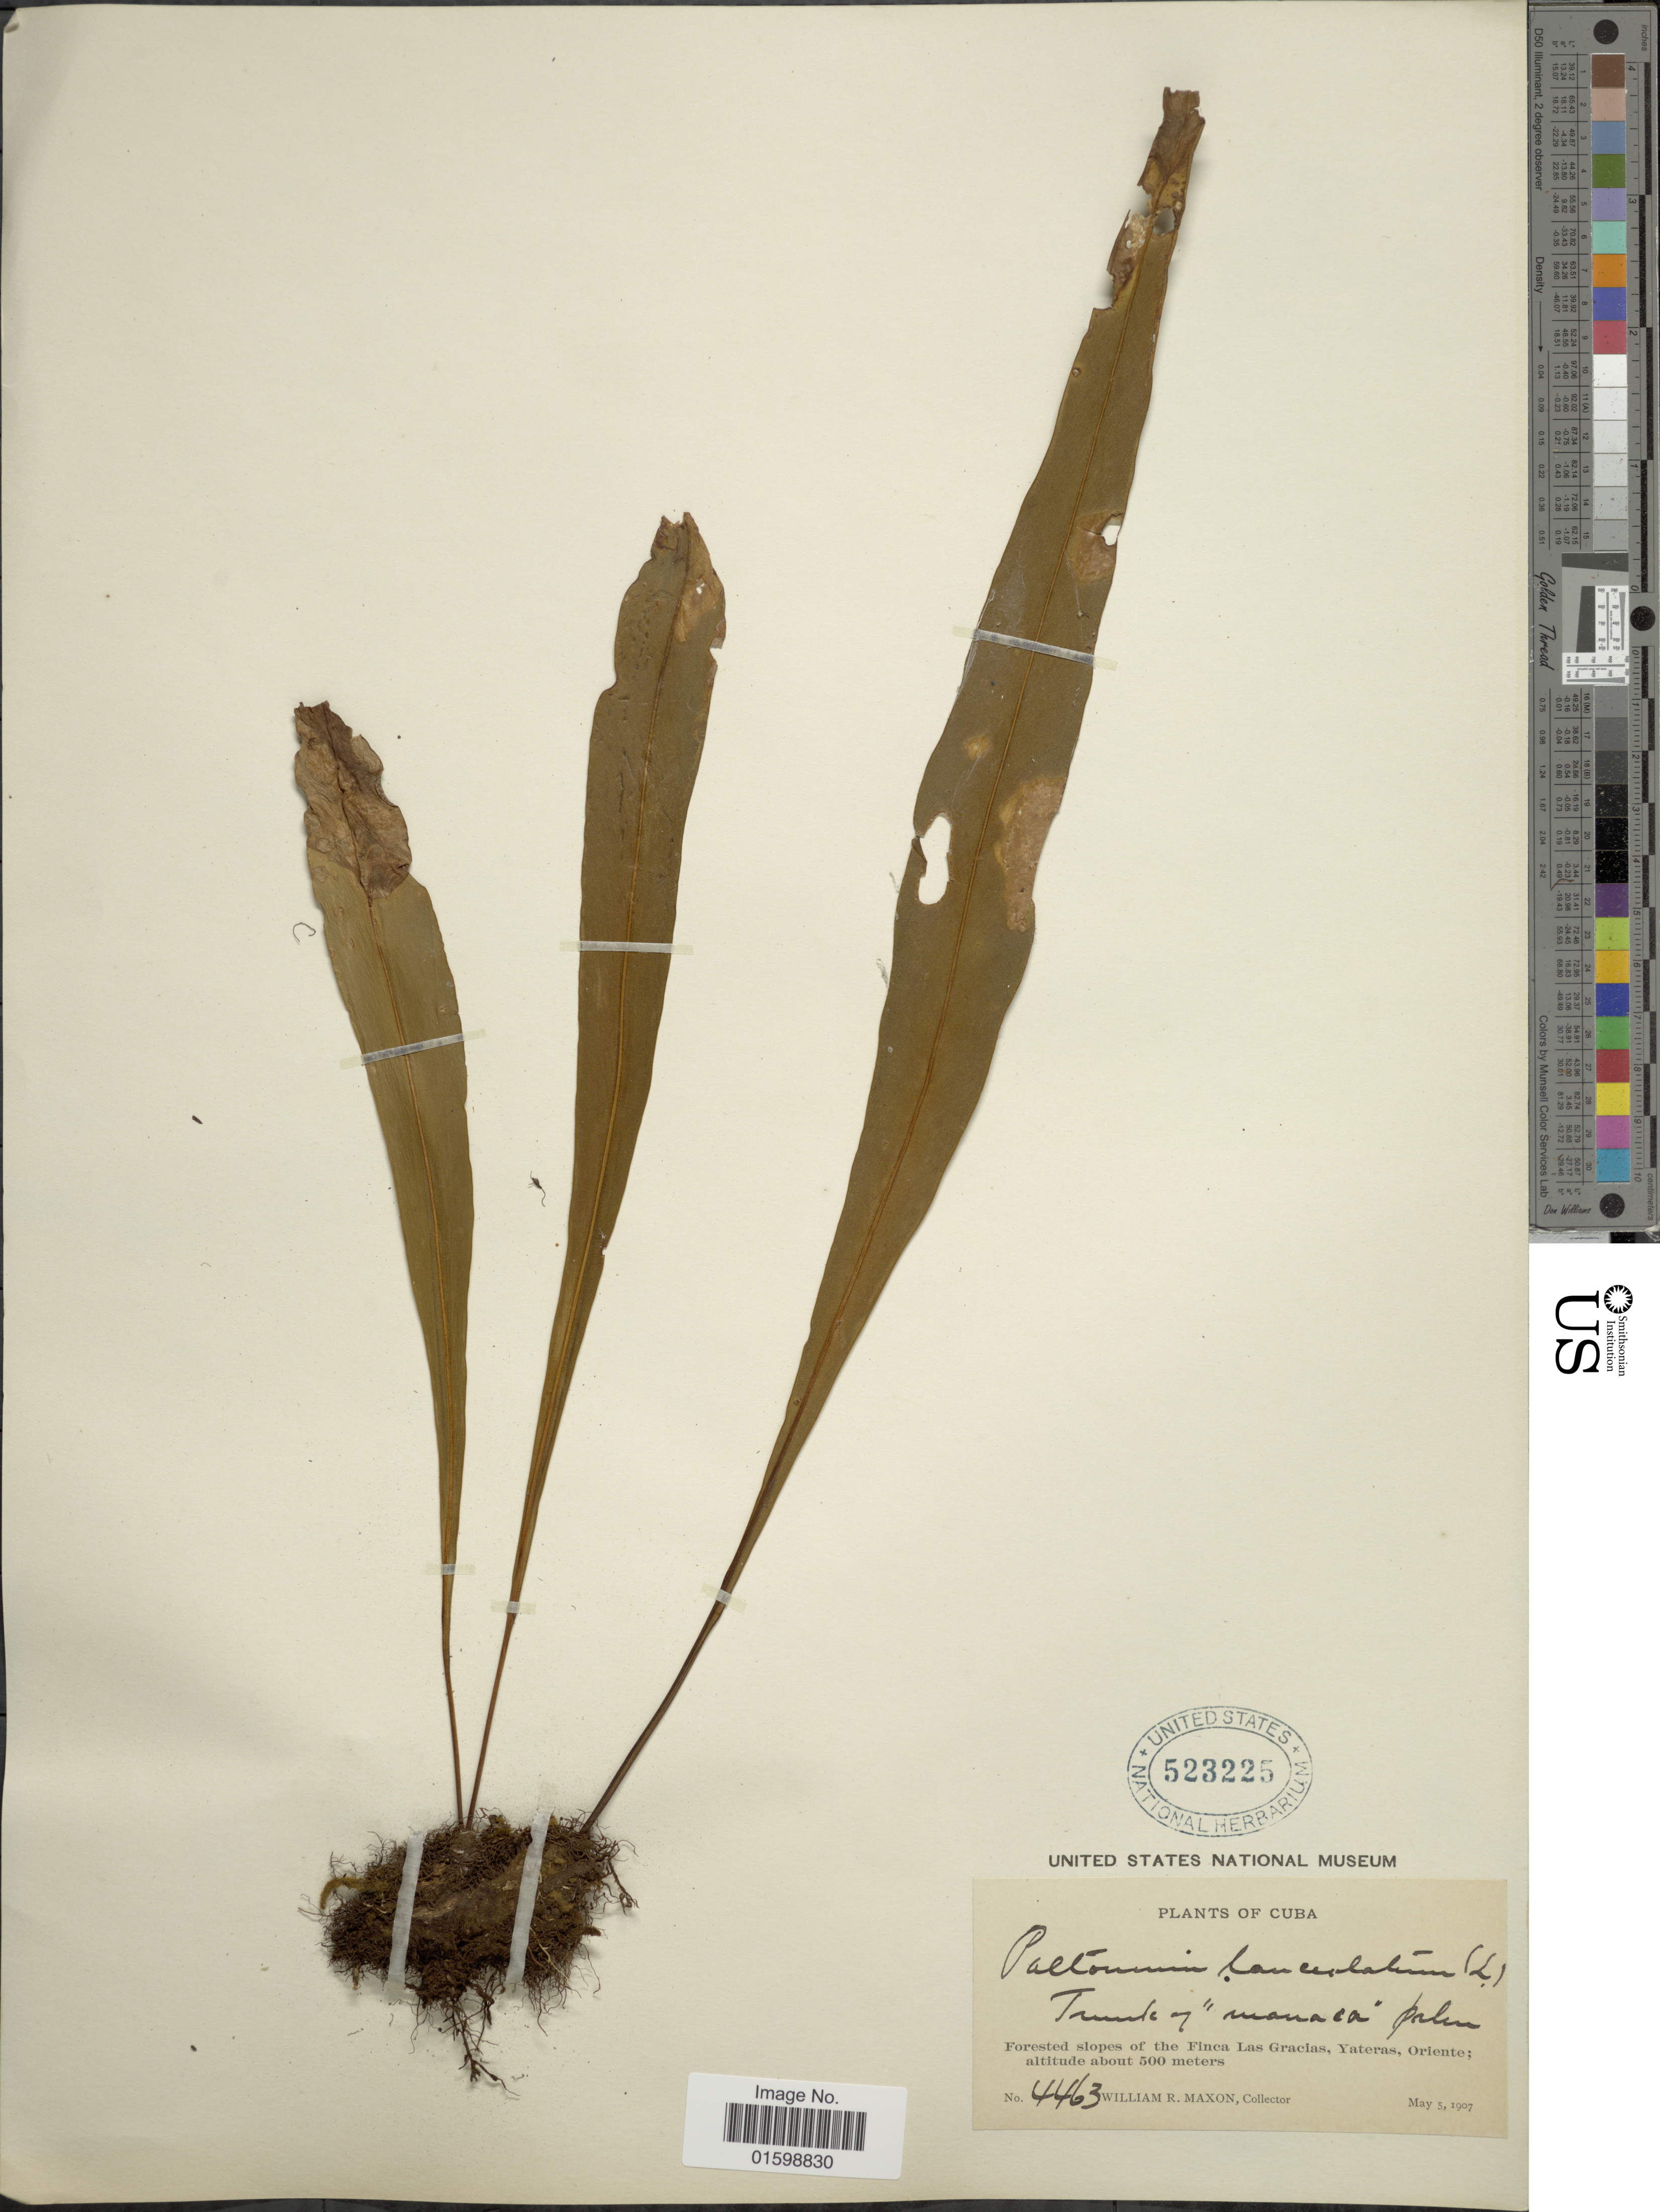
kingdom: Plantae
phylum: Tracheophyta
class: Polypodiopsida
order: Polypodiales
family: Polypodiaceae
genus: Pleopeltis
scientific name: Pleopeltis marginata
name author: A.R. Sm. & Tejero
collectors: W. R. Maxon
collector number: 4463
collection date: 1907-05-05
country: Cuba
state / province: Oriente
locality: Trunks of "manaca"palms, forested slopes of the Finca Las Gracias, Yateras.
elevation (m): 500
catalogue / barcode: US 523225